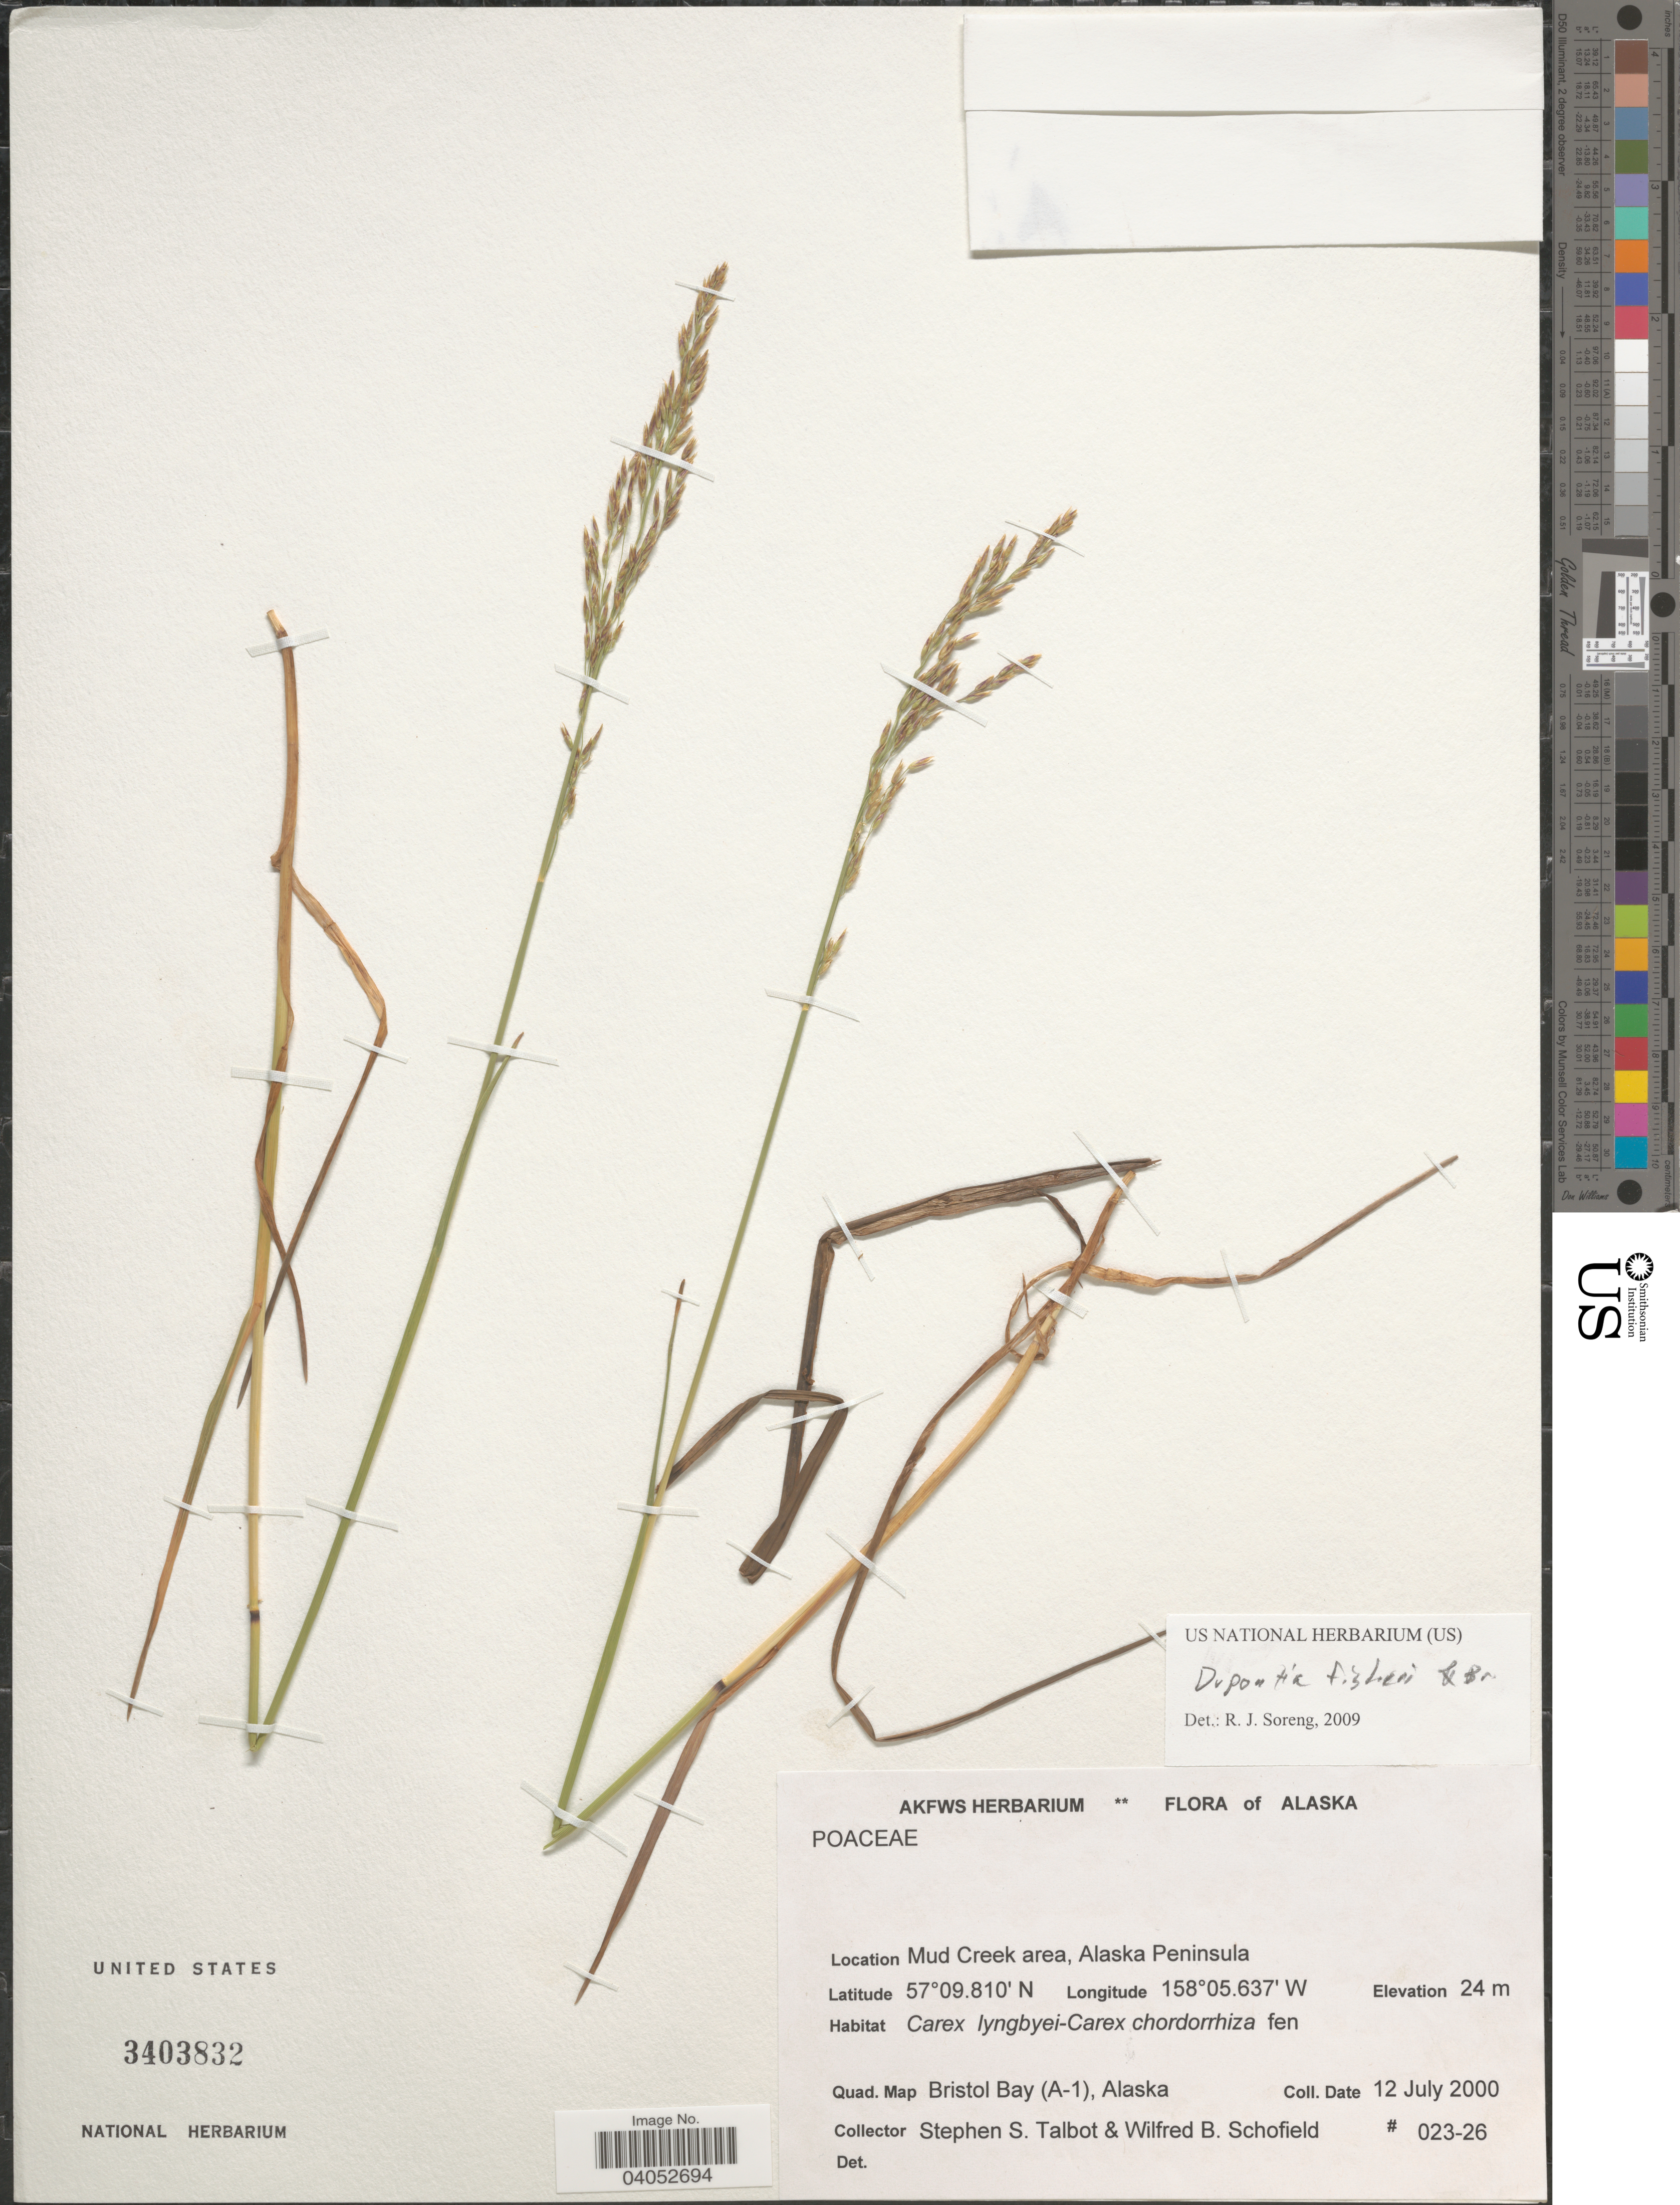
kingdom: Plantae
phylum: Tracheophyta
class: Liliopsida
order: Poales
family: Poaceae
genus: Dupontia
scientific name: Dupontia micrantha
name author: Holm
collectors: S. S. Talbot & W. Schofield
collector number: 023-26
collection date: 2000-07-12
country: United States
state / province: Alaska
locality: Mud Creek area, Alaska Peninsula. Quad. Map Bristol Bay (A-1).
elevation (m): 24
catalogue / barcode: US 3403832